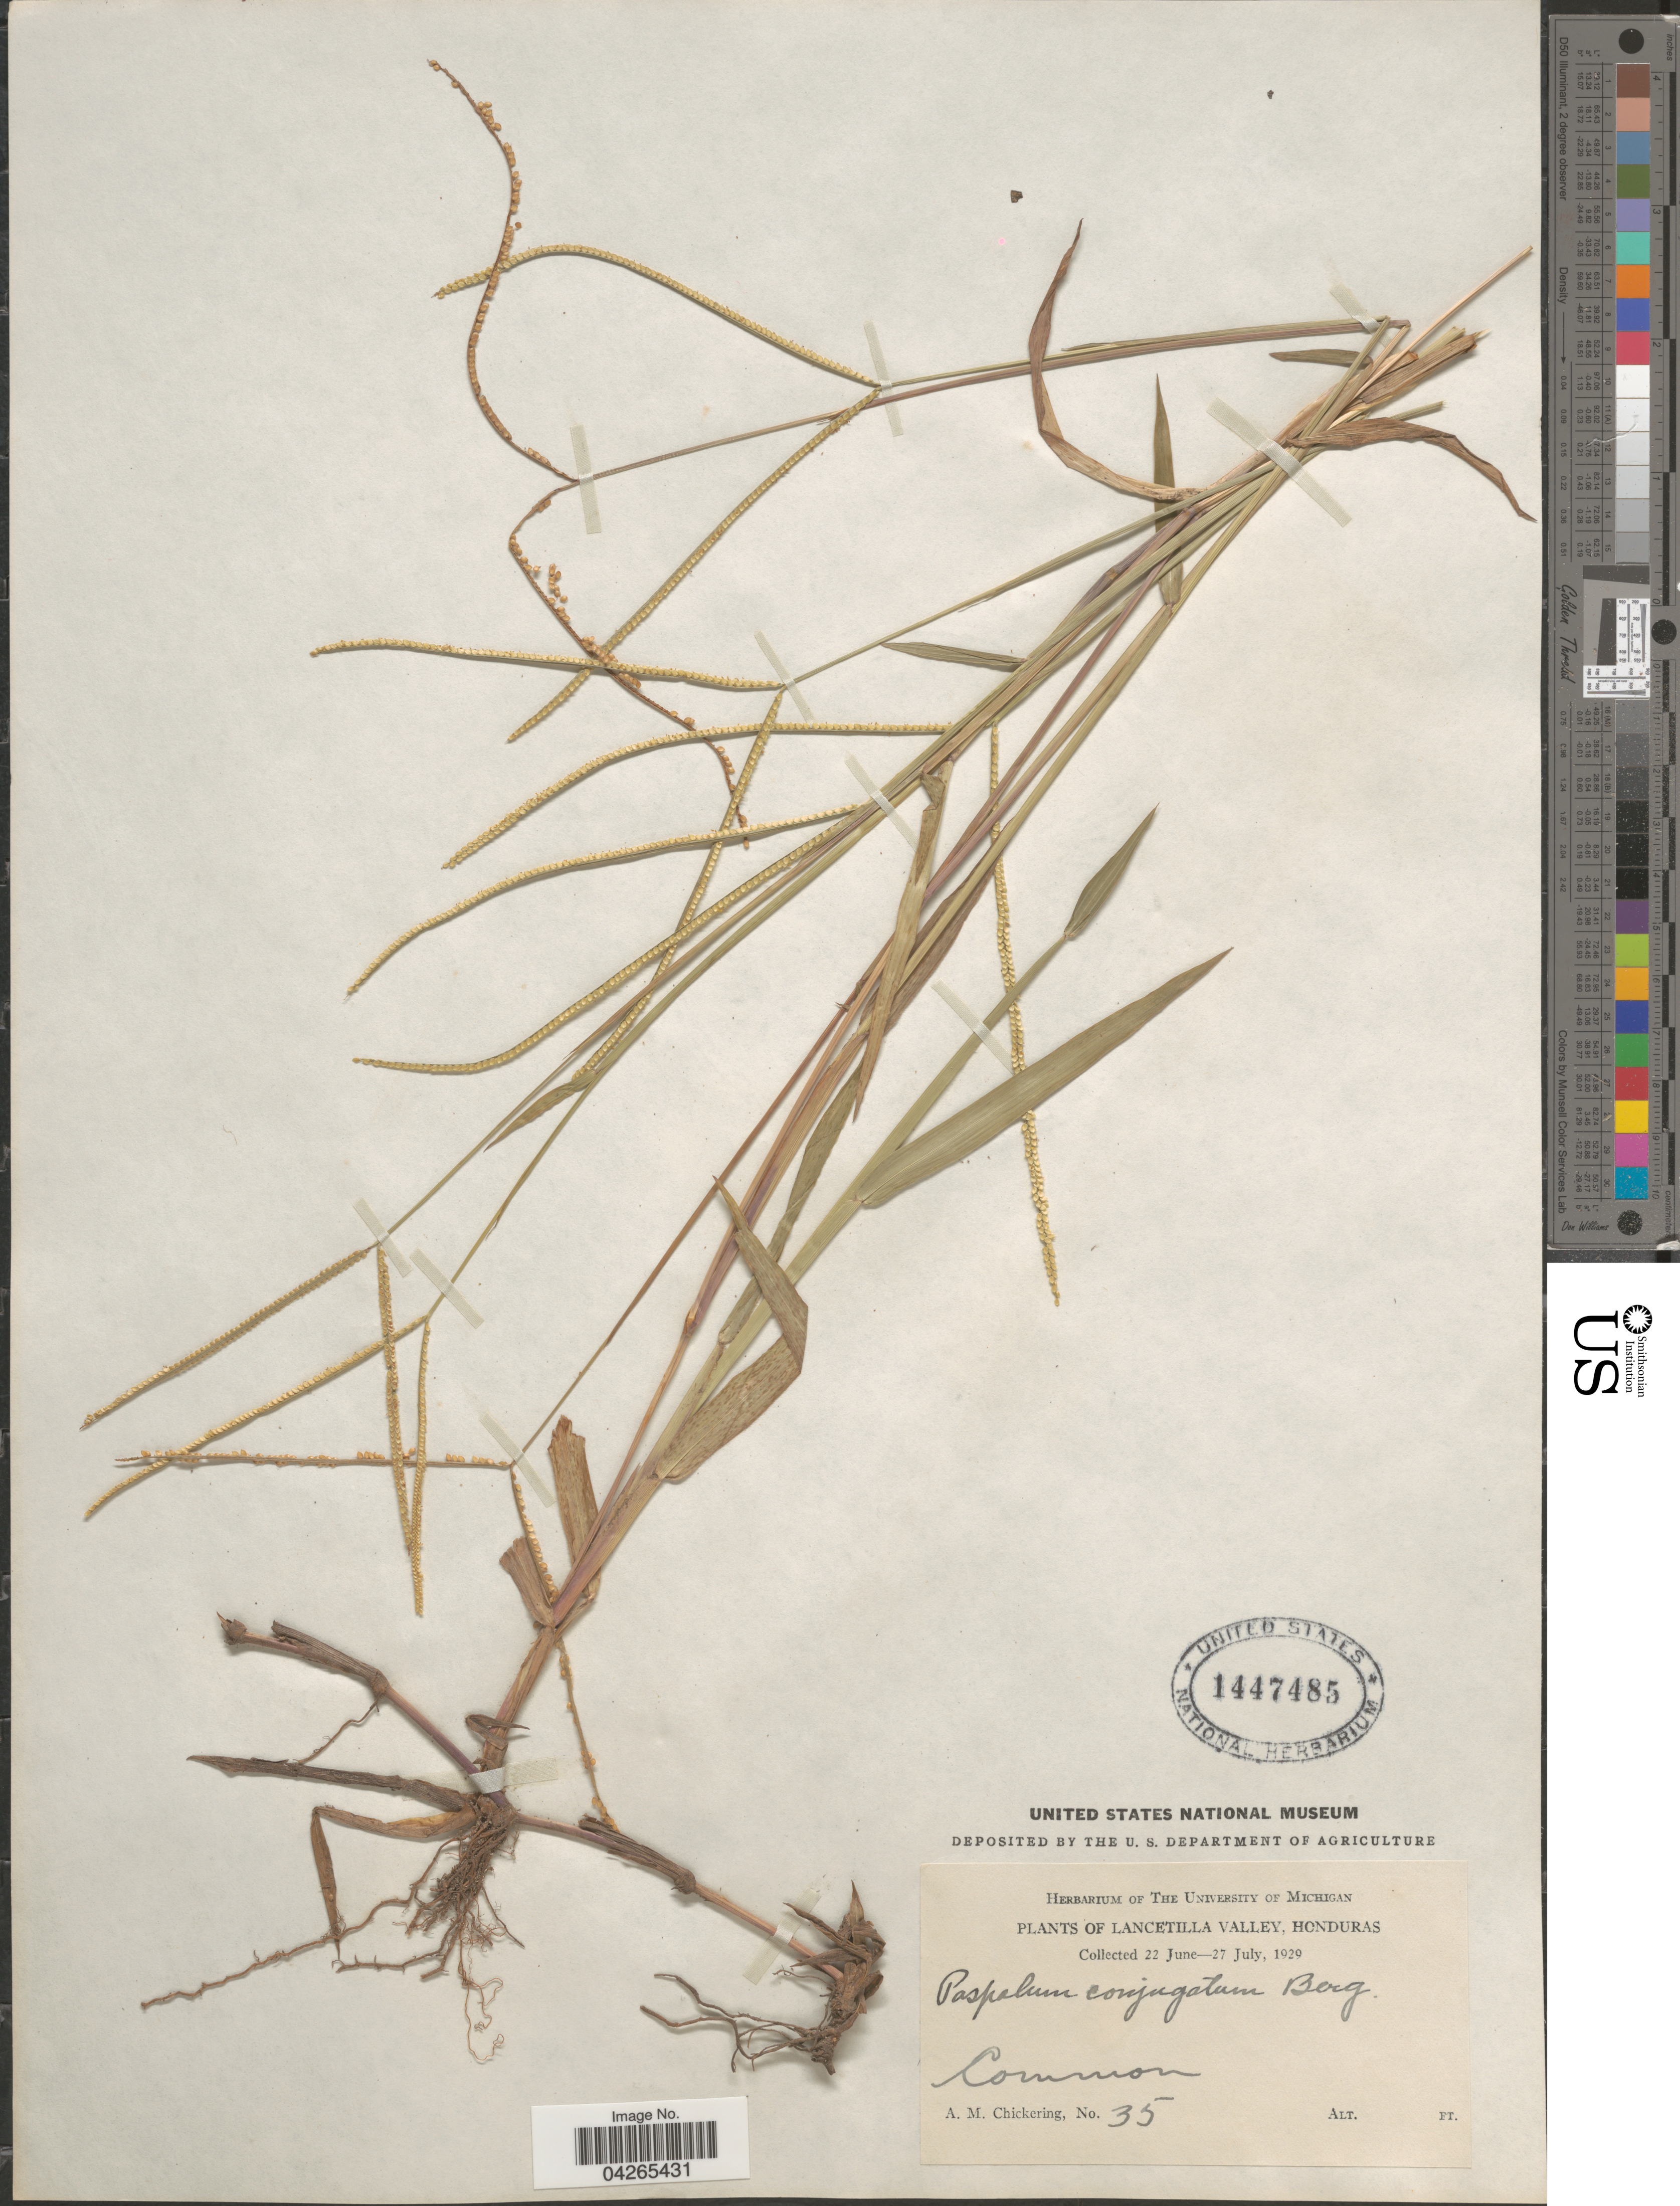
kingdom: Plantae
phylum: Tracheophyta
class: Liliopsida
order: Poales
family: Poaceae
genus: Paspalum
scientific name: Paspalum conjugatum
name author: P.J. Bergius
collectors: A. Chickering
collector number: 35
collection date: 1929-06-22/1929-07-27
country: Honduras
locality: Lancetilla Valley.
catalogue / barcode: US 1447485